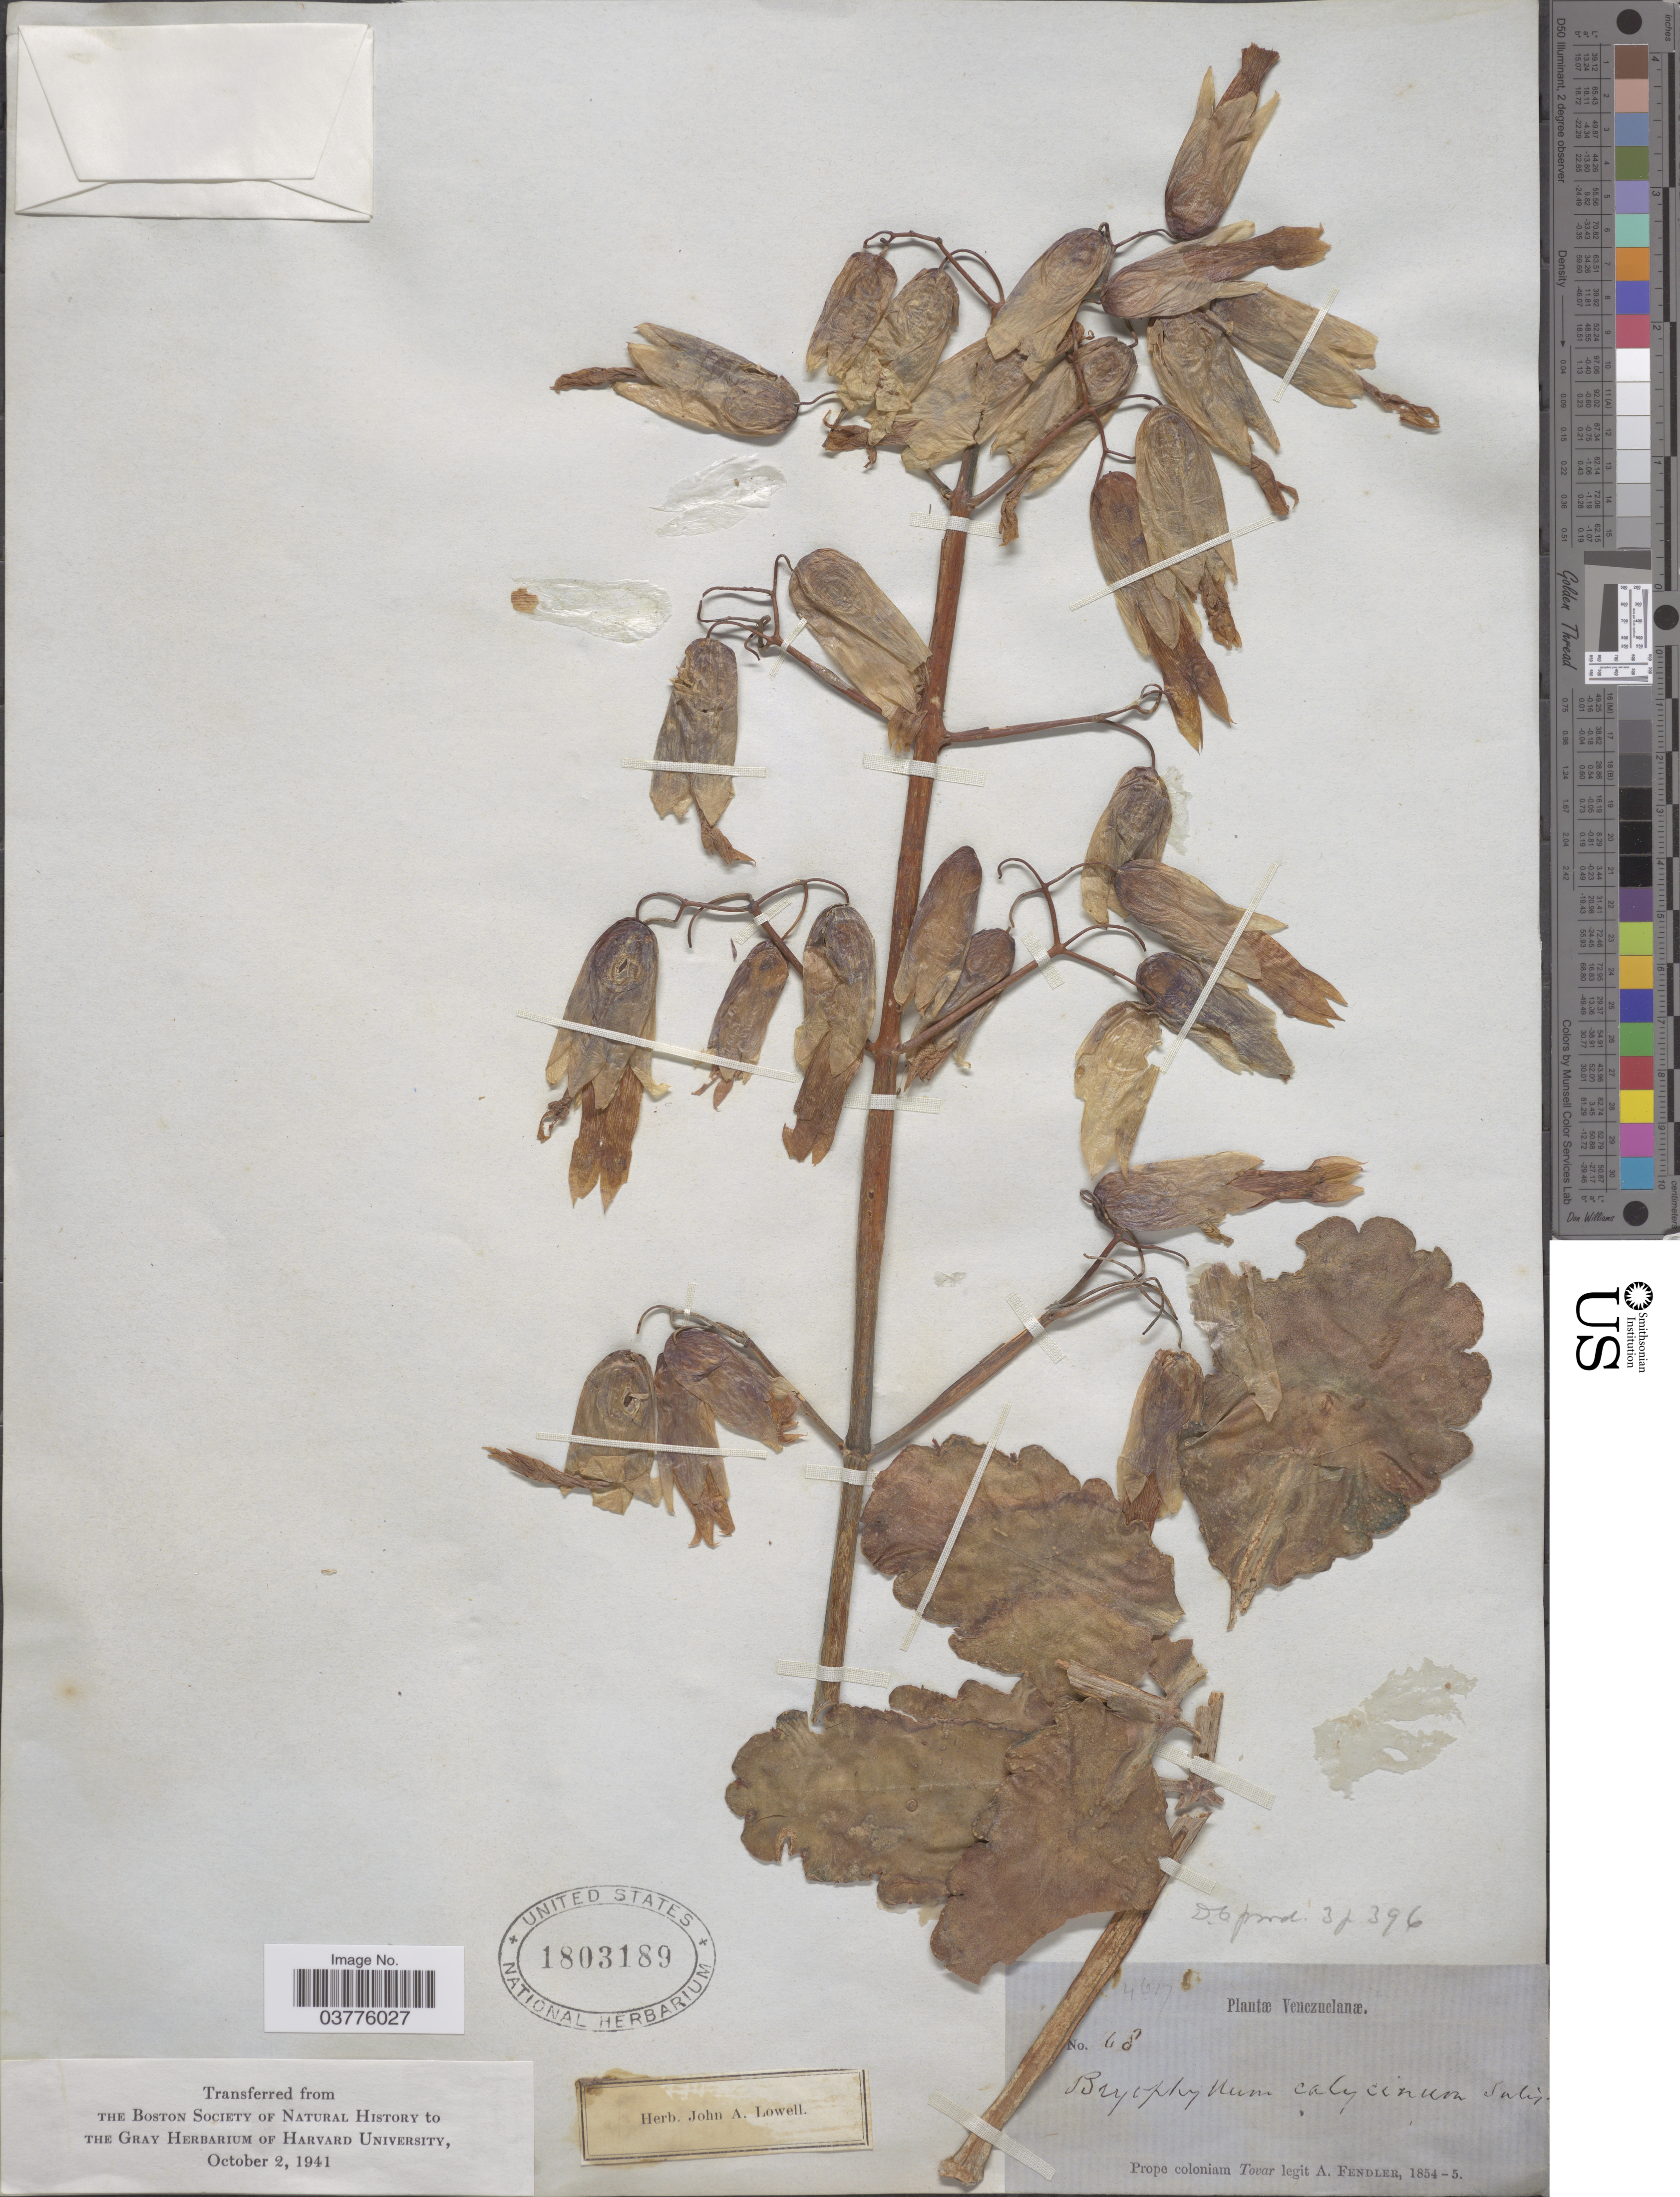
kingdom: Plantae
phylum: Tracheophyta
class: Magnoliopsida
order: Saxifragales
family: Crassulaceae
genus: Kalanchoe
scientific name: Kalanchoe pinnata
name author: (Lam.) Pers.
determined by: Strong, Mark T., (BOT), Smithsonian Institution - National Museum of Natural History (UNITED STATES)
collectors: A. Fendler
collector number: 68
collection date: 1854/1855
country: Venezuela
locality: Prope coloniam Tovar.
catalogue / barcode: US 1803189